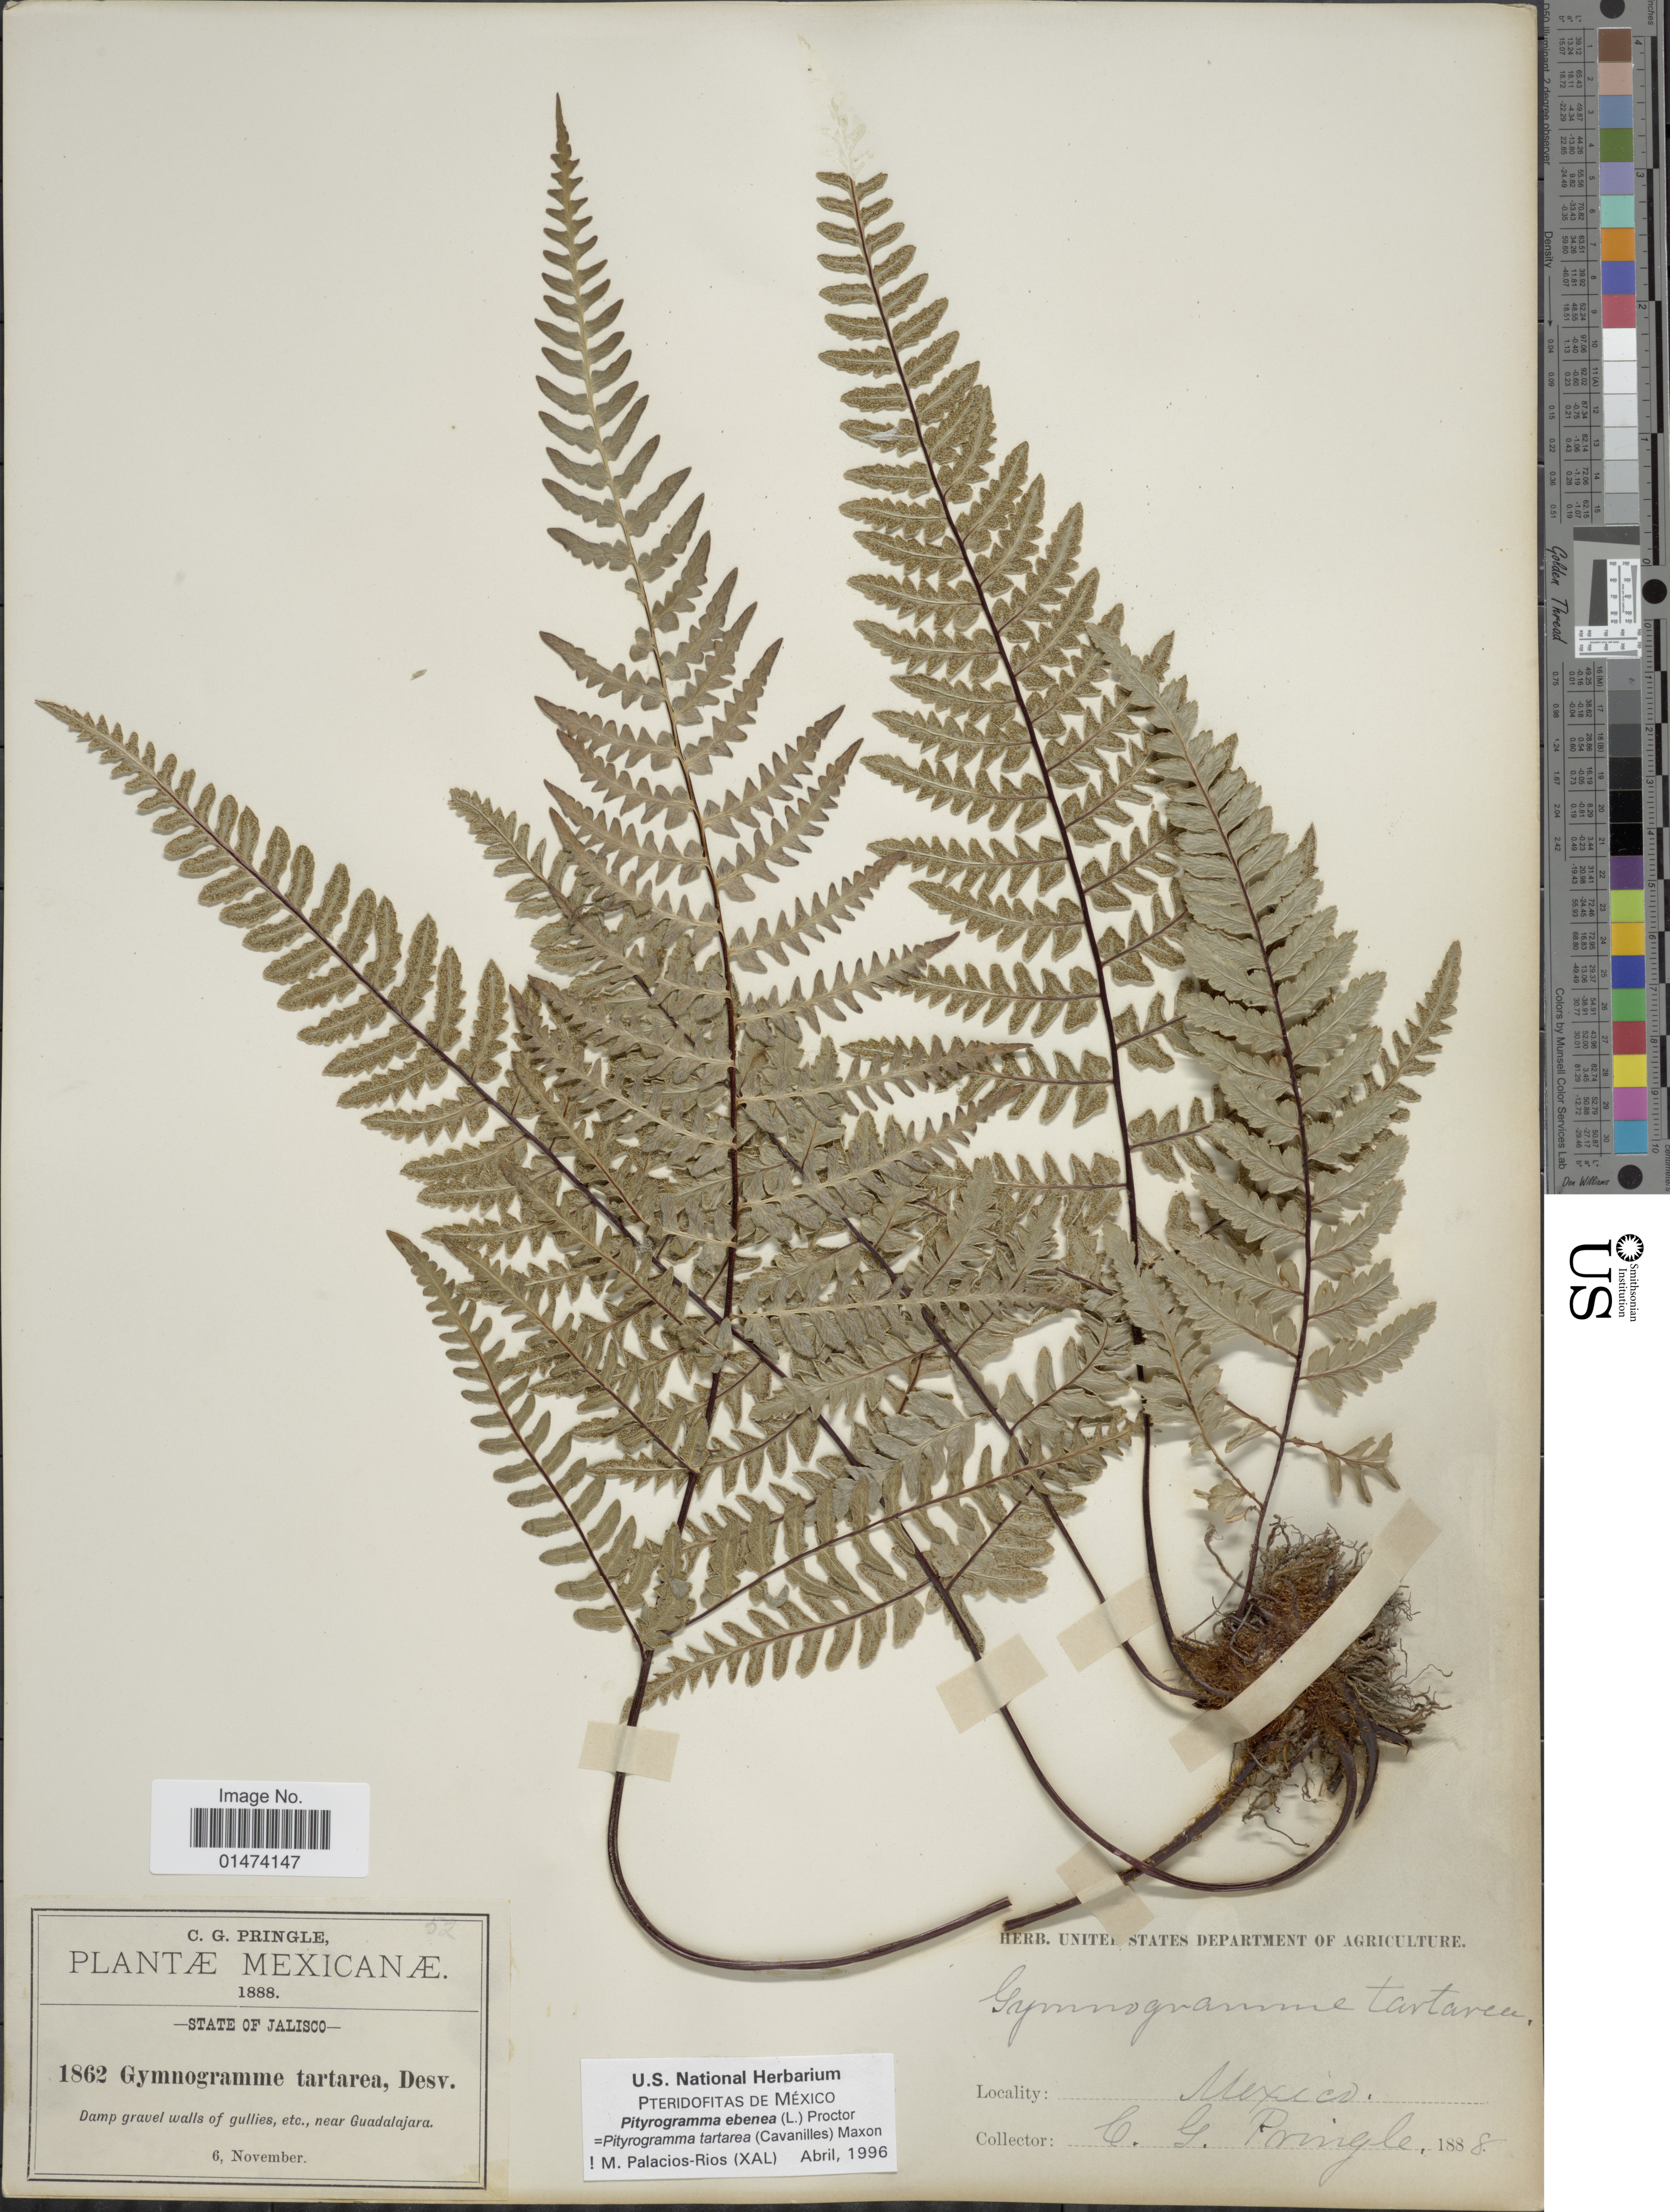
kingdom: Plantae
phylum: Tracheophyta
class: Polypodiopsida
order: Polypodiales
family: Pteridaceae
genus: Pityrogramma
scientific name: Pityrogramma tartarea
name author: (Cav.) Maxon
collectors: C. G. Pringle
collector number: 1862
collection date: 1888-11-06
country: Mexico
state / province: Jalisco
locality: Damp gravel walls of gullies, etc., near Guadalajara